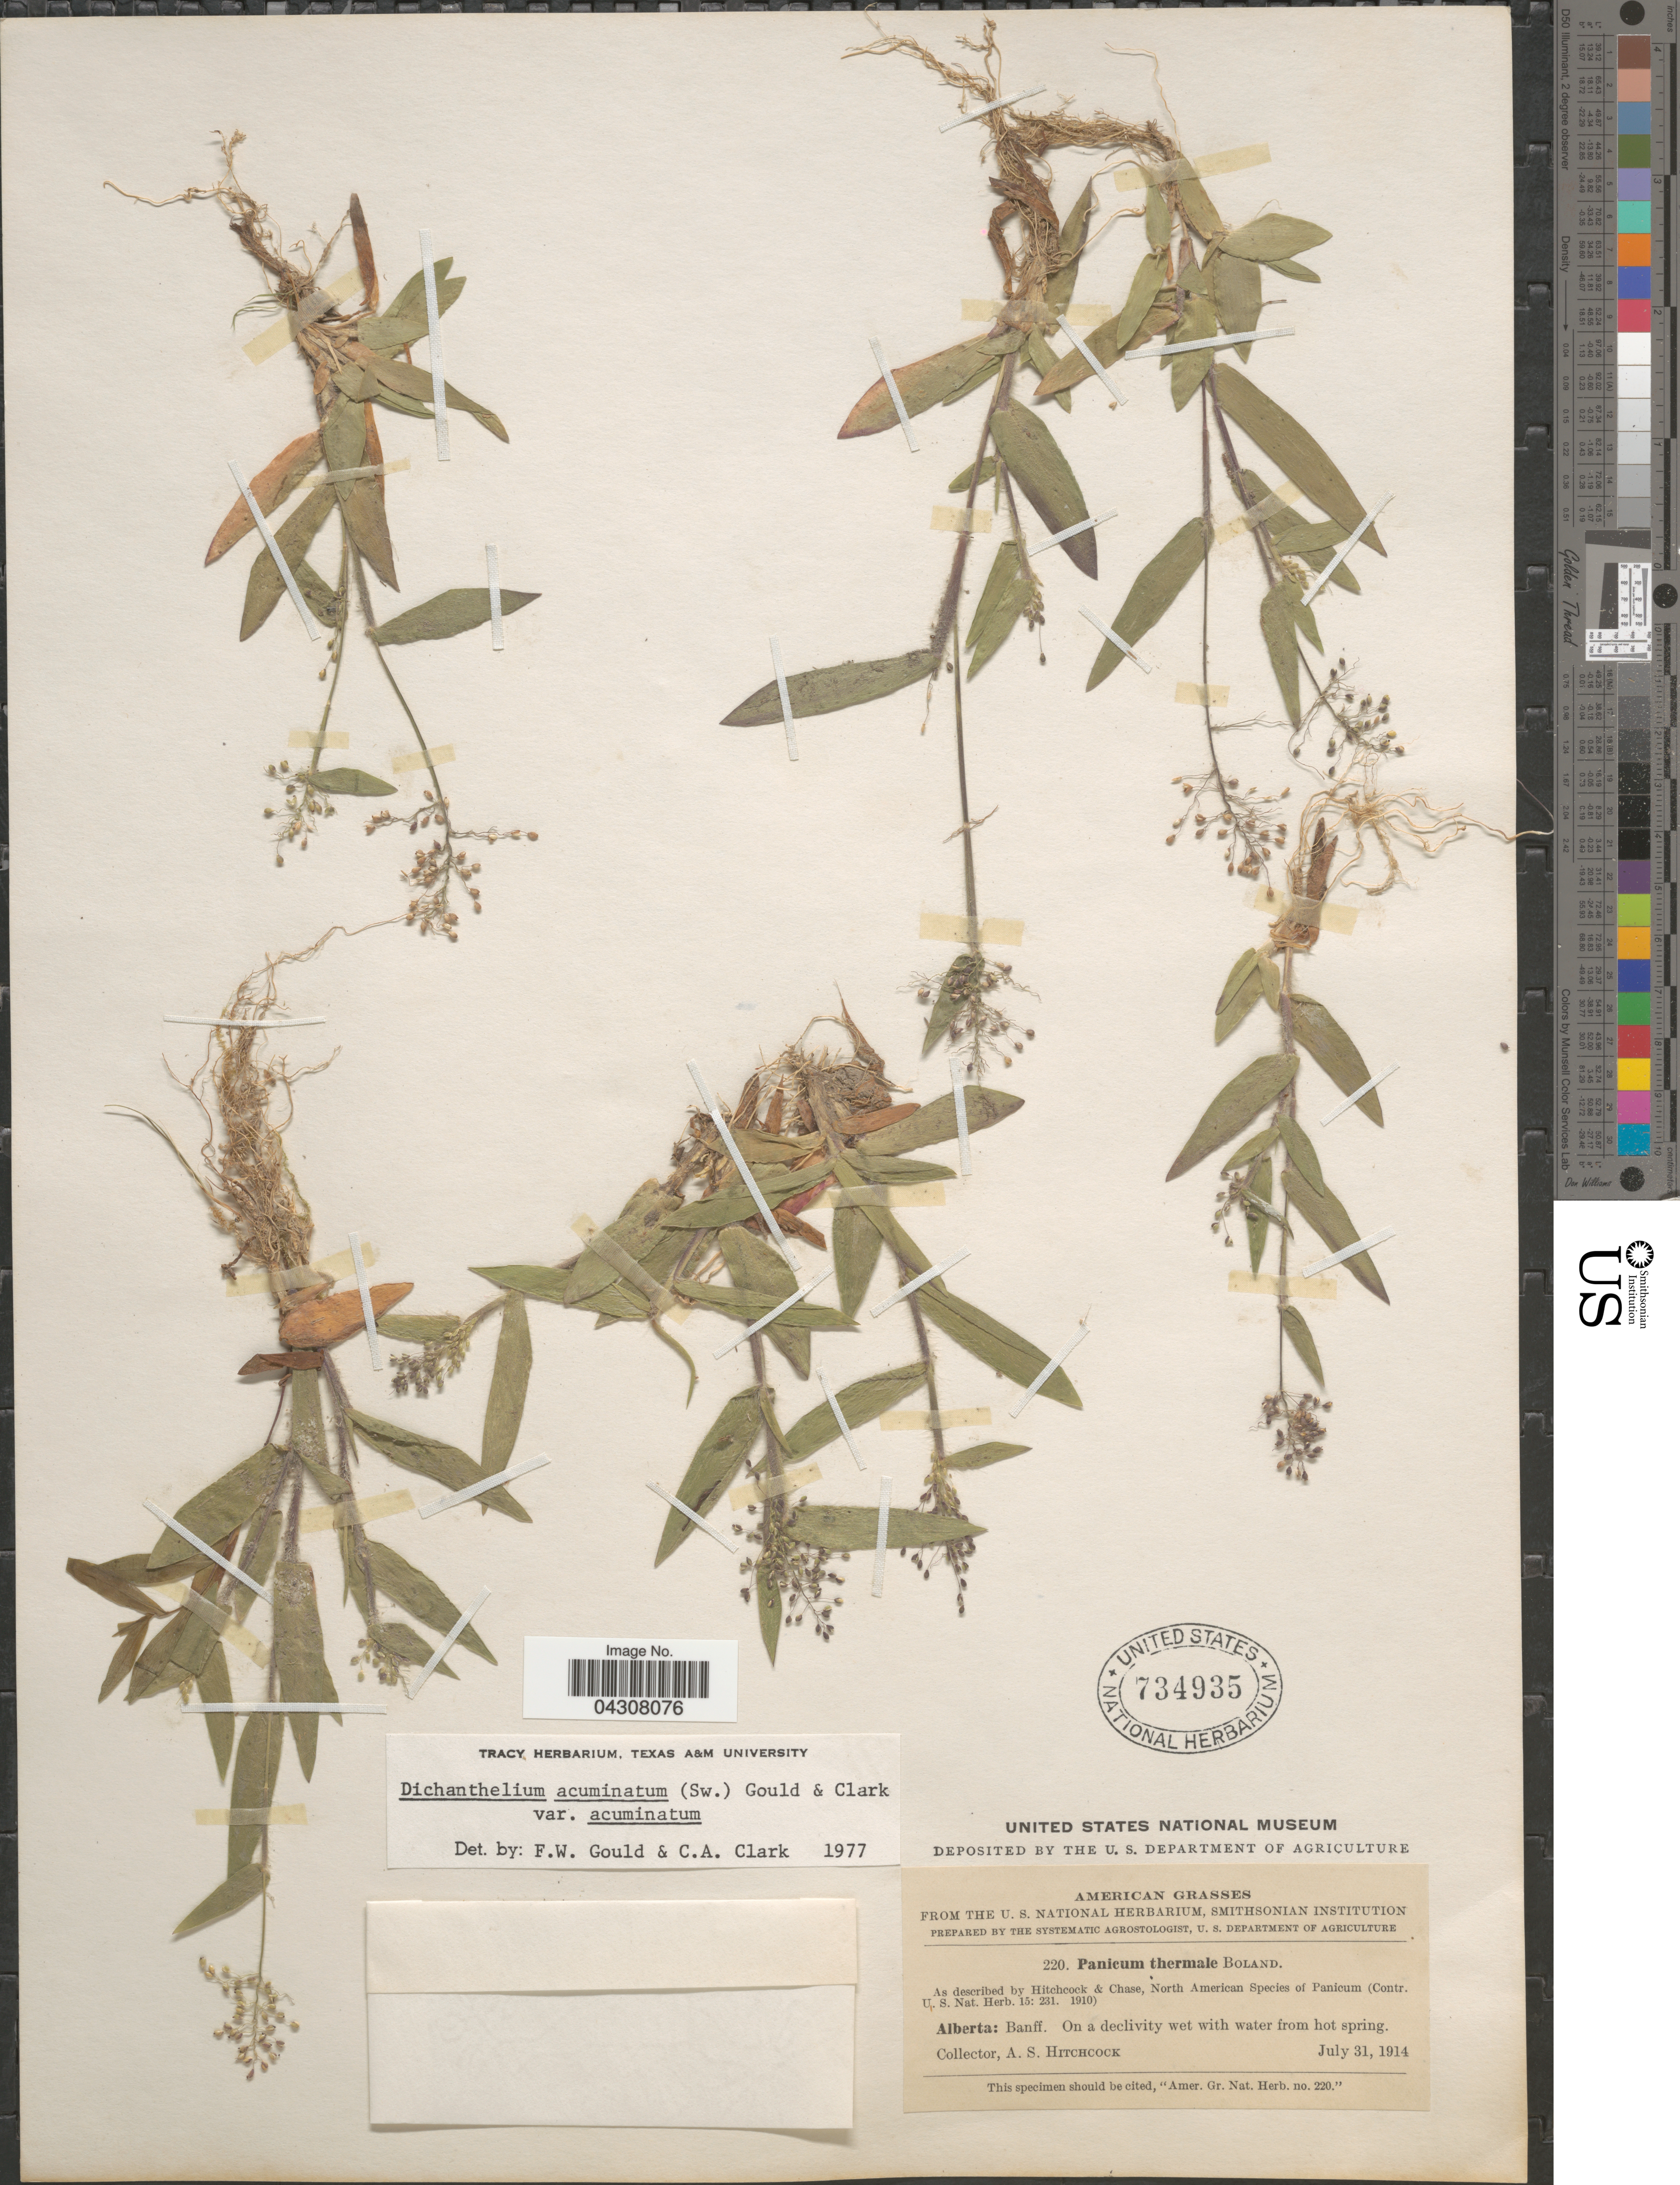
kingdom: Plantae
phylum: Tracheophyta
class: Liliopsida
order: Poales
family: Poaceae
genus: Dichanthelium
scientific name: Dichanthelium acuminatum var. acuminatum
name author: (Sw.) Gould & C.A. Clark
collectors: A. S. Hitchcock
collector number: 220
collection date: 1914-07-31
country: Canada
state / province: Alberta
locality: Banff.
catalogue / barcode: US 734935